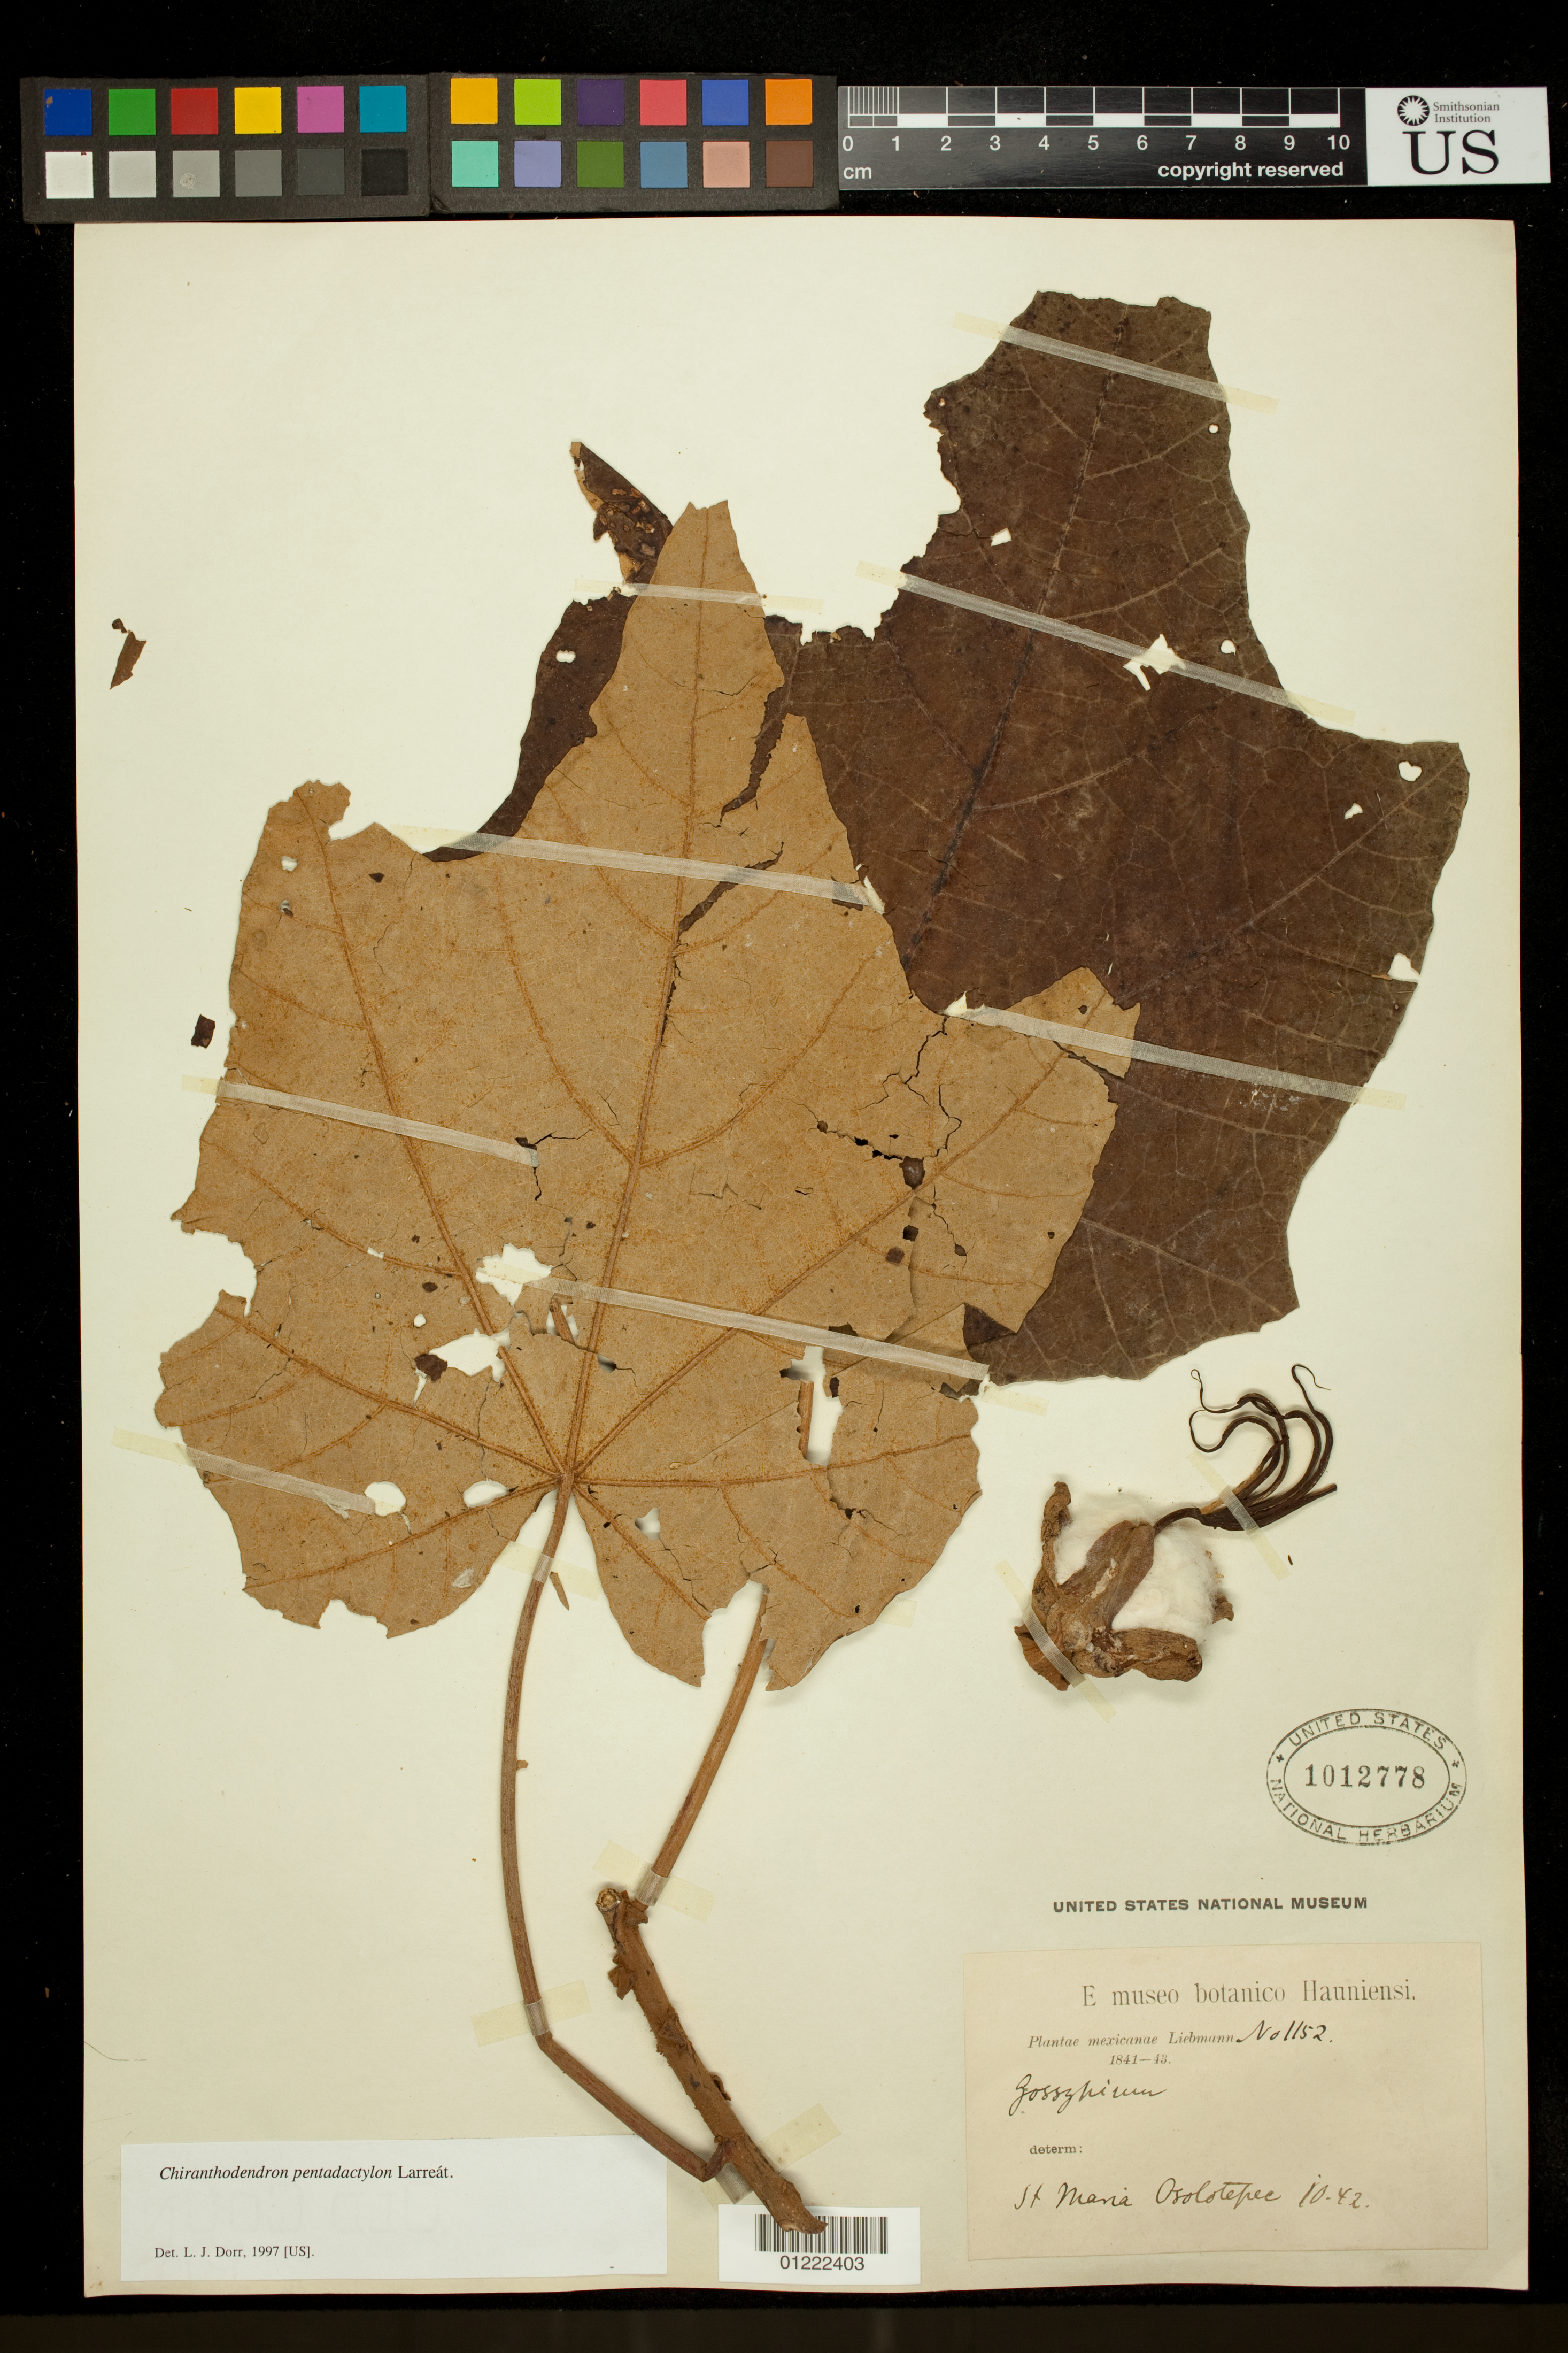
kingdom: Plantae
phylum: Tracheophyta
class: Magnoliopsida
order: Malvales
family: Malvaceae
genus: Chiranthodendron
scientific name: Chiranthodendron pentadactylon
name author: Larreat.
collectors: F. M. Liebmann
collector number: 1152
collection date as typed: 1842-10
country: Mexico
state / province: Oaxaca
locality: Santa Maria Ozolotepec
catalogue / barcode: US 1012778